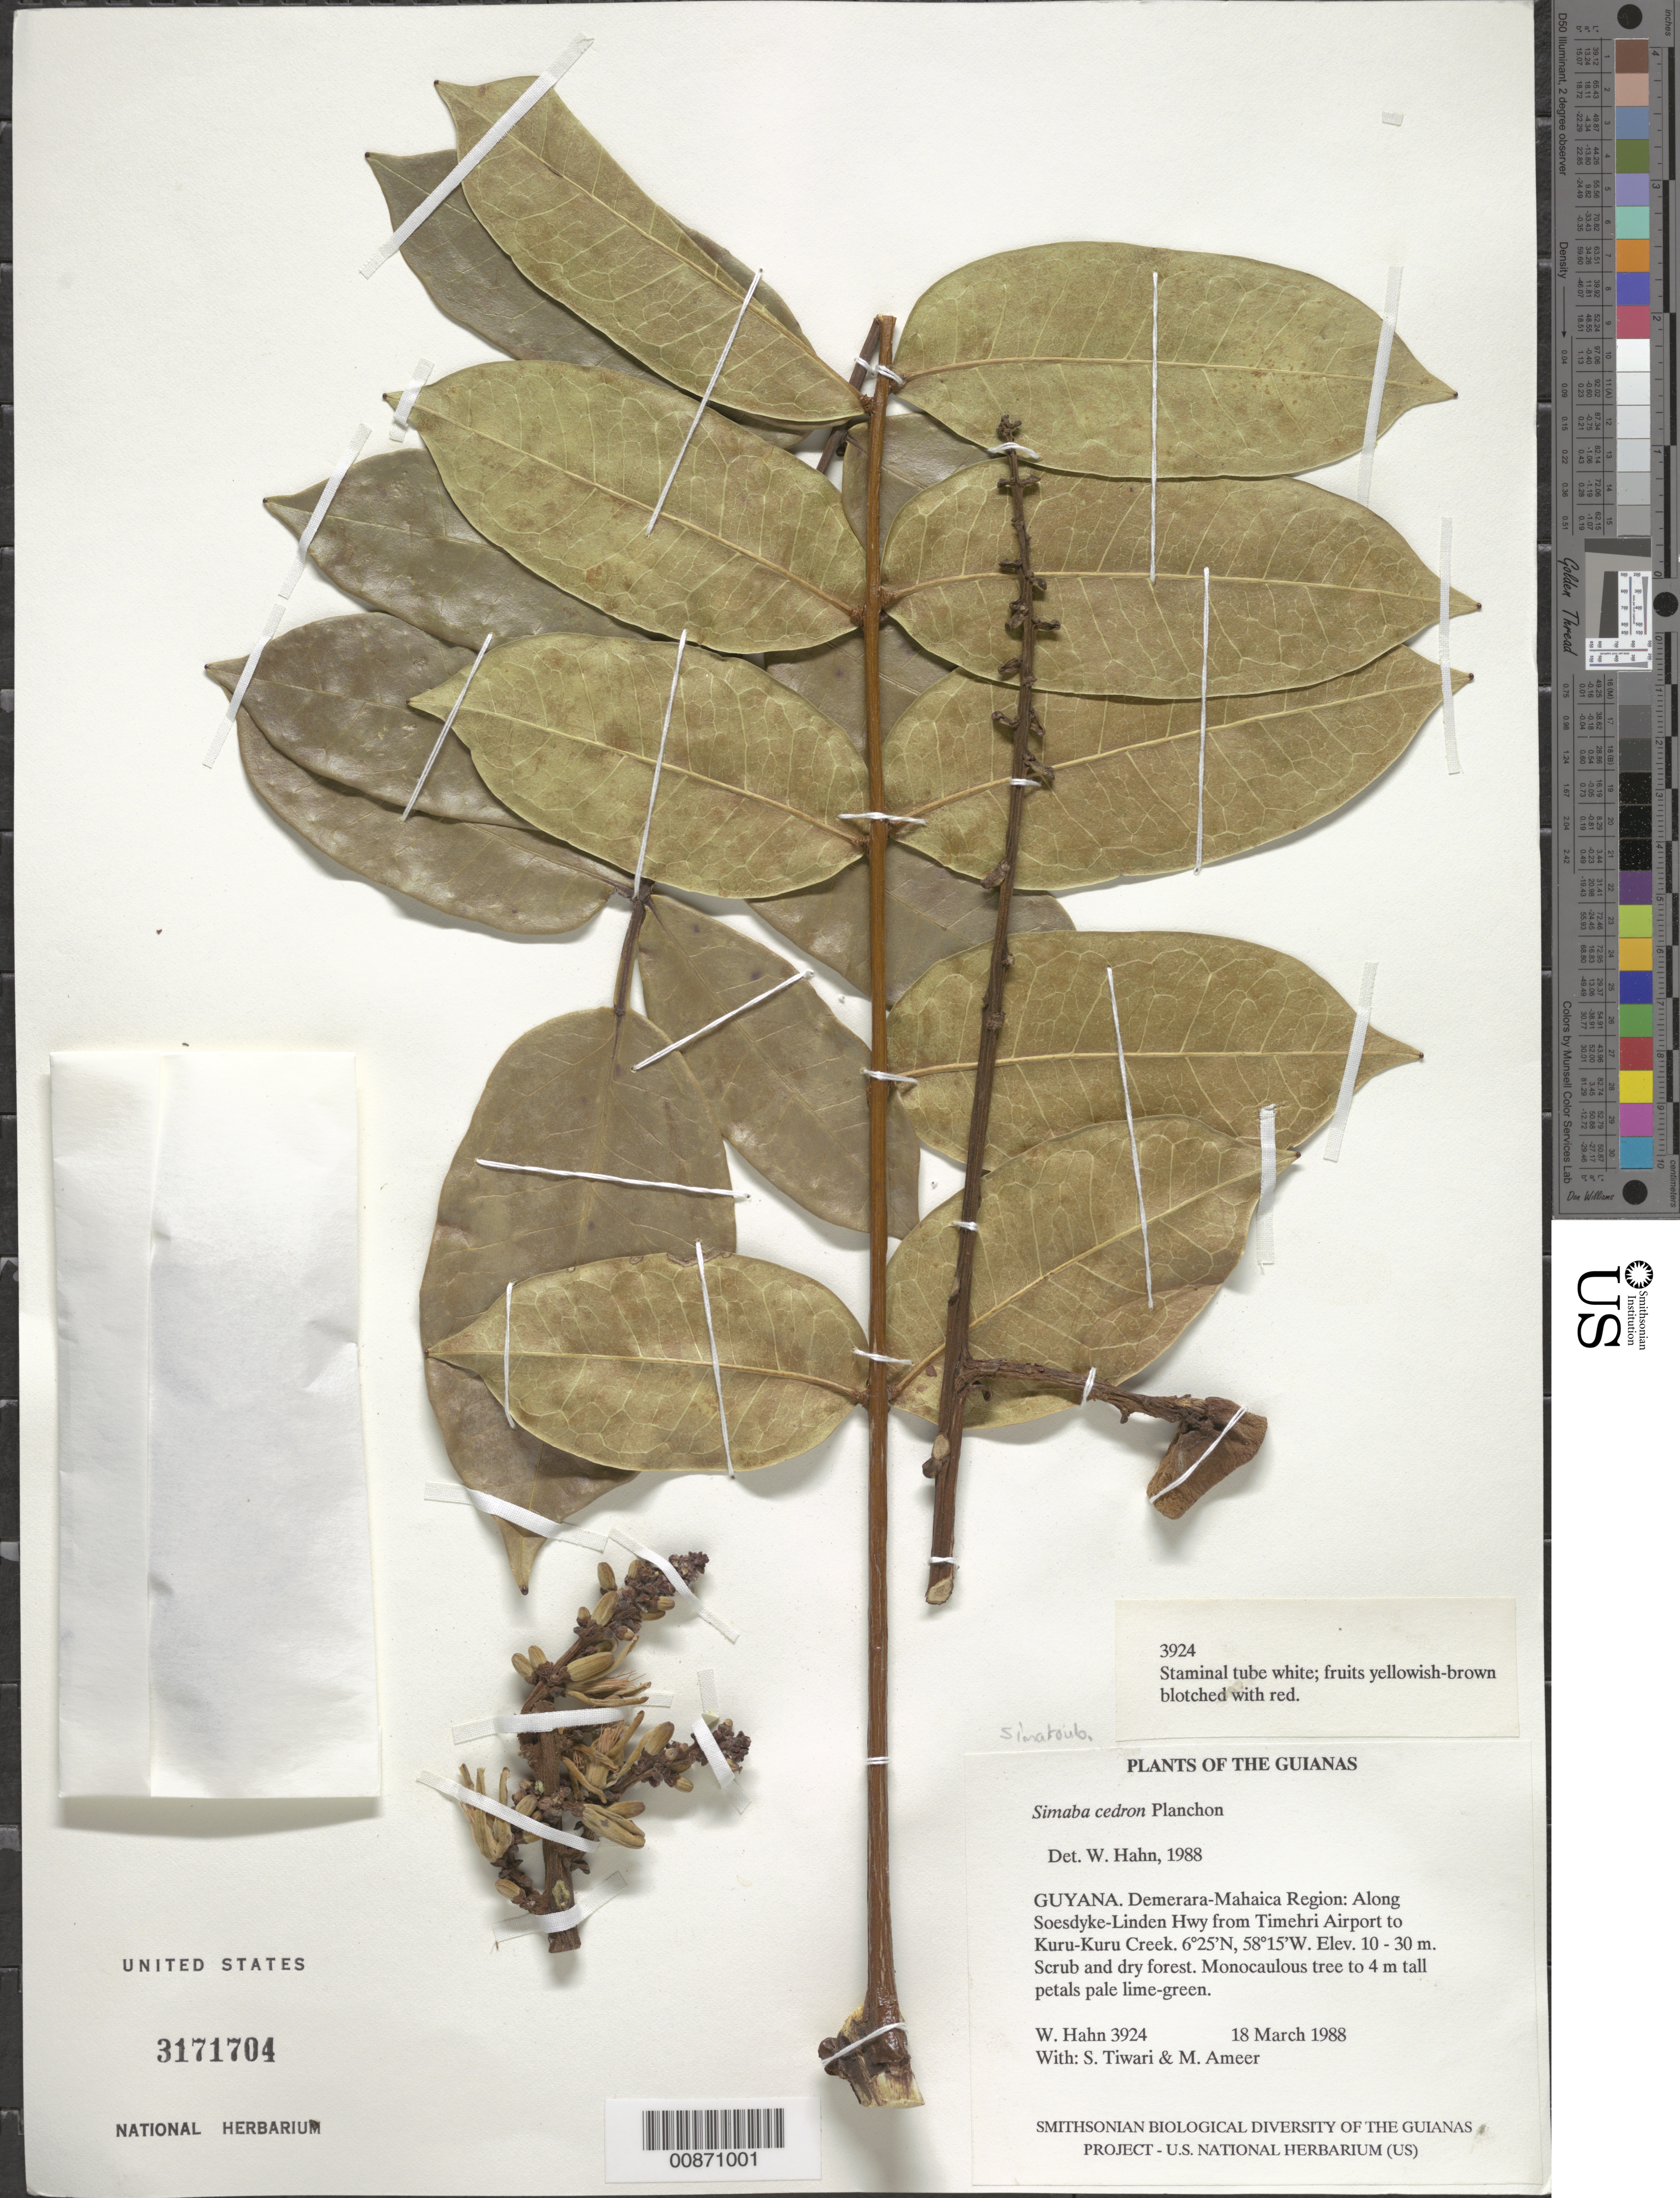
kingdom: Plantae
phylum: Tracheophyta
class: Magnoliopsida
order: Sapindales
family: Simaroubaceae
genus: Homalolepis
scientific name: Homalolepis cedron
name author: (Planch.) Devecchi & Pirani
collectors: W. Hahn, S. Tiwari & M. Ameer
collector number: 3924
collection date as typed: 18 March 1988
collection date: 1988-03-18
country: Guyana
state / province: Demerara-Mahaica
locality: Along Soesdyke-Linden Hwy from Timehri Airport to Kuru-Kuru Creek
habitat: Scrub and dry forest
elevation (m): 10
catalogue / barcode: US 3171704